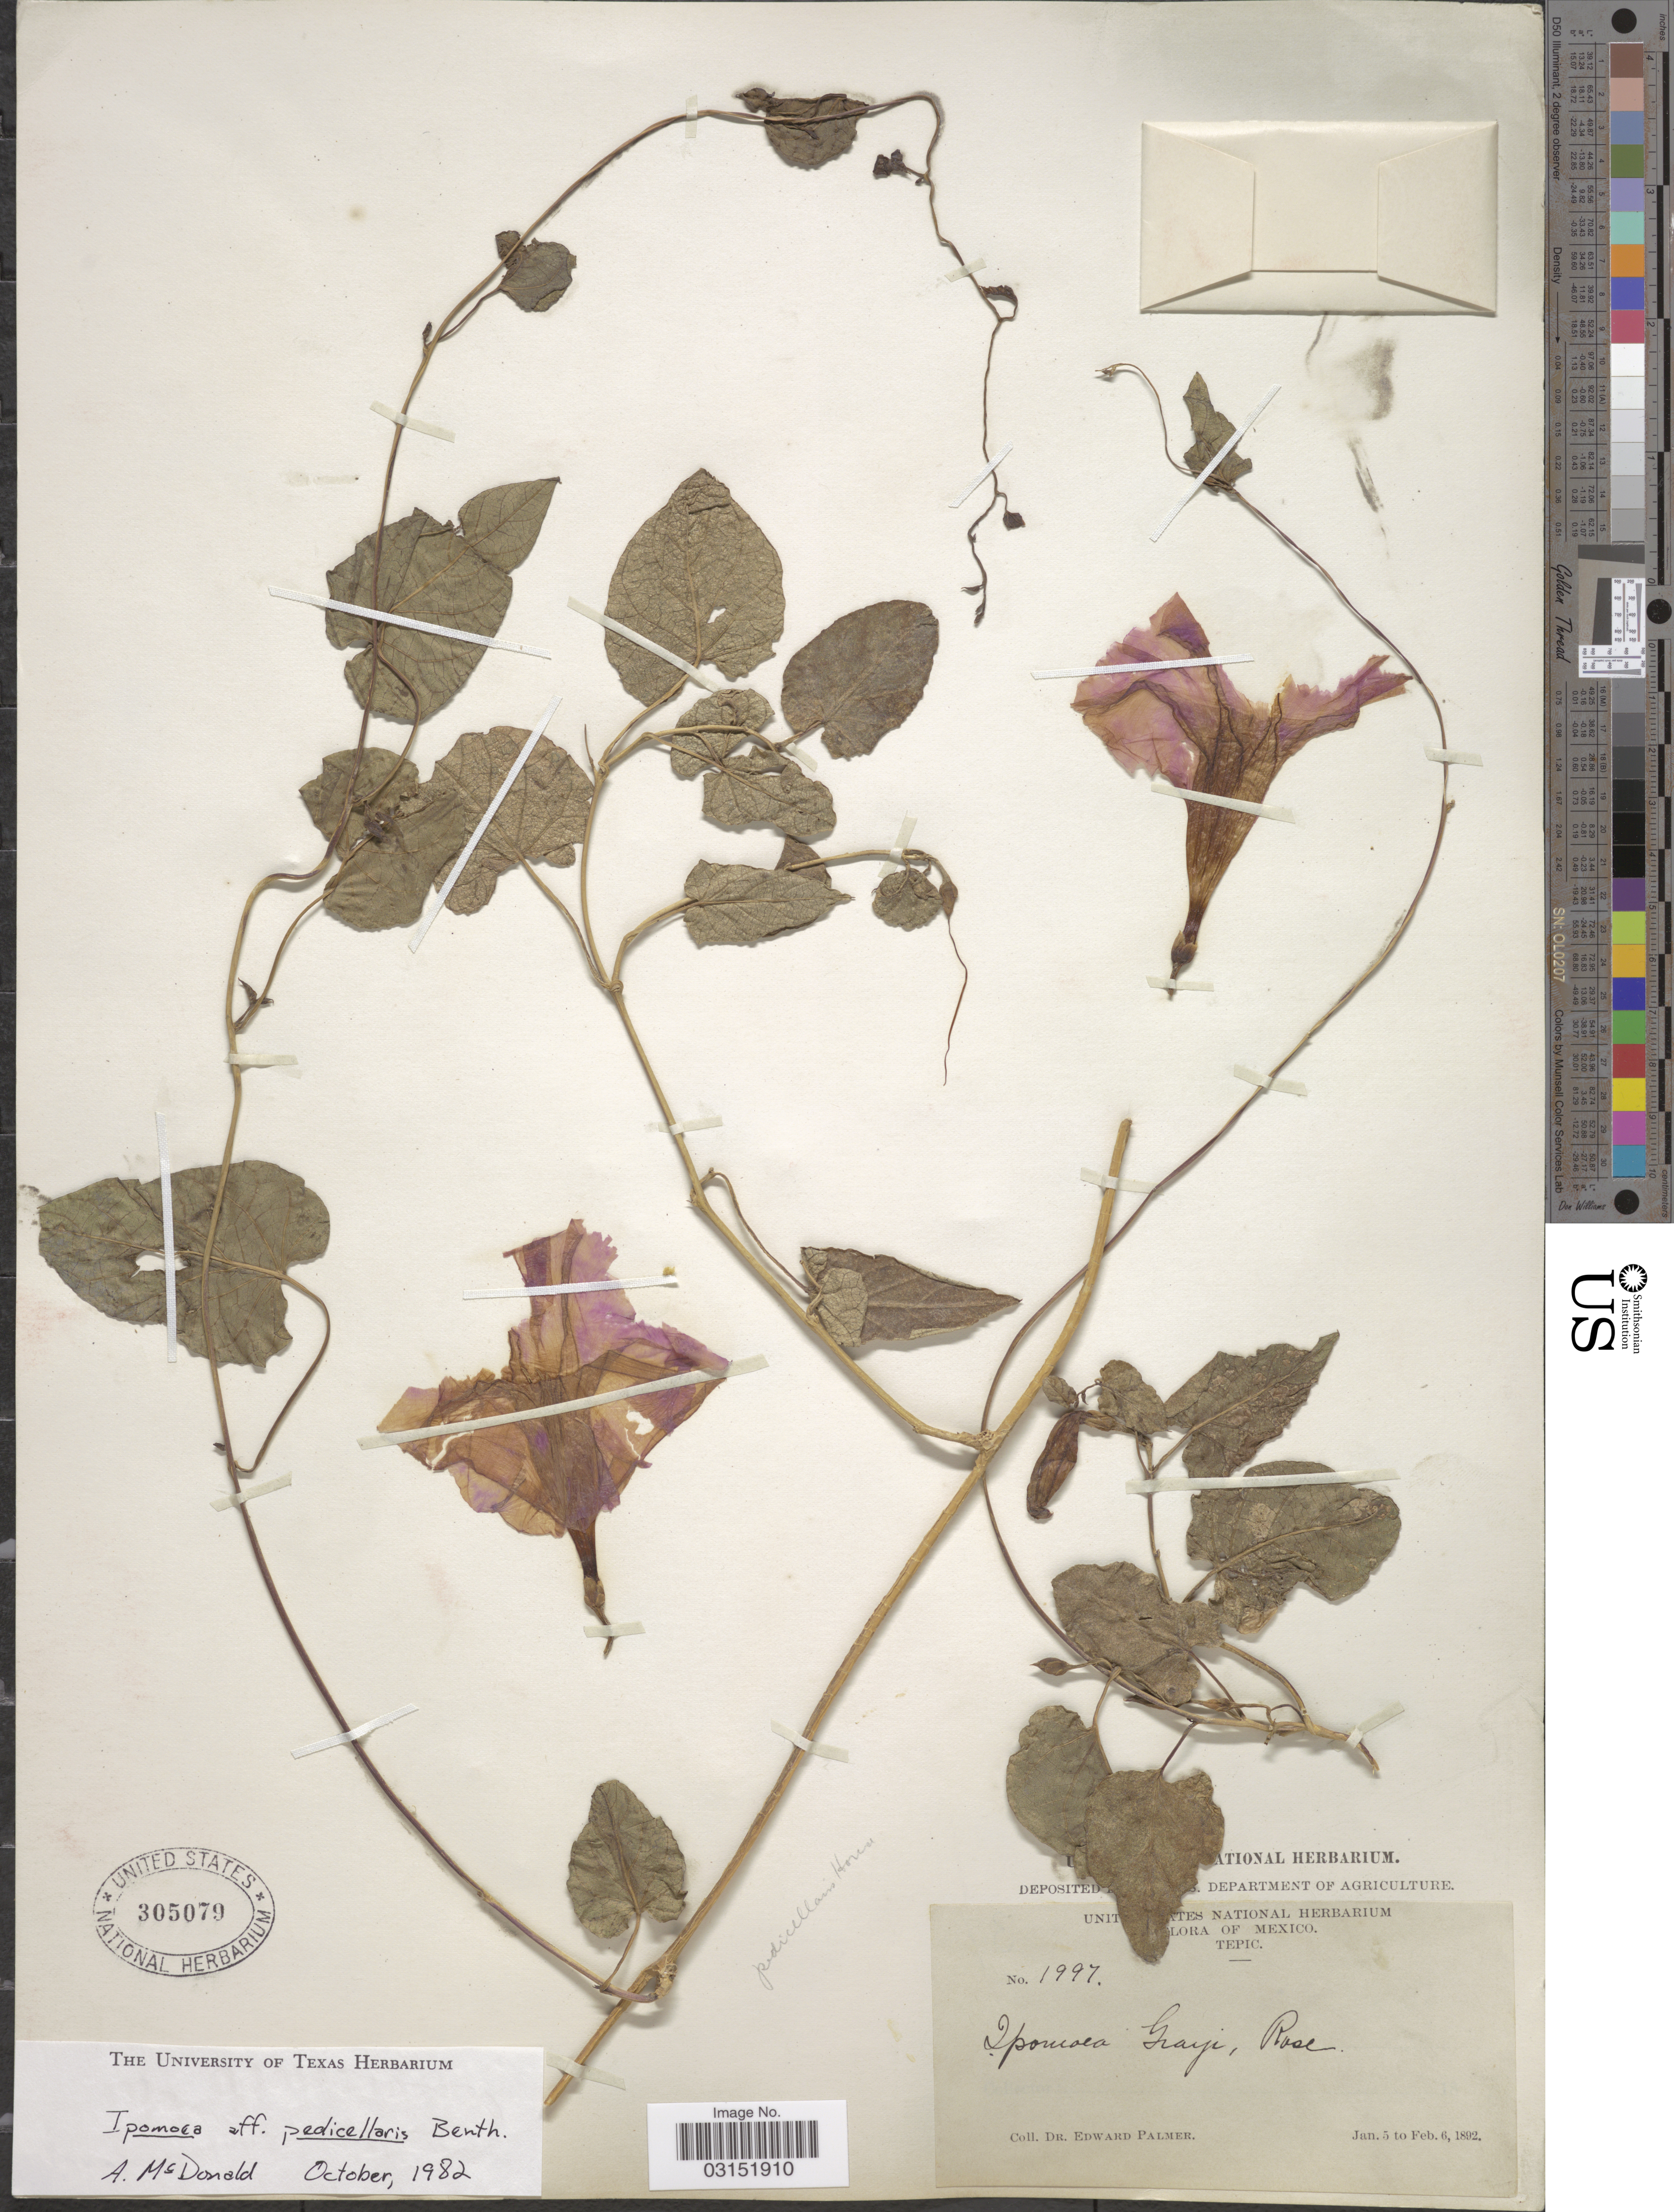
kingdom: Plantae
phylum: Tracheophyta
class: Magnoliopsida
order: Solanales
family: Convolvulaceae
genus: Ipomoea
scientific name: Ipomoea sp.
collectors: E. Palmer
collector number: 1997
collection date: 1892-01-05/1892-02-06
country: Mexico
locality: Tepic.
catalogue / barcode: US 305079